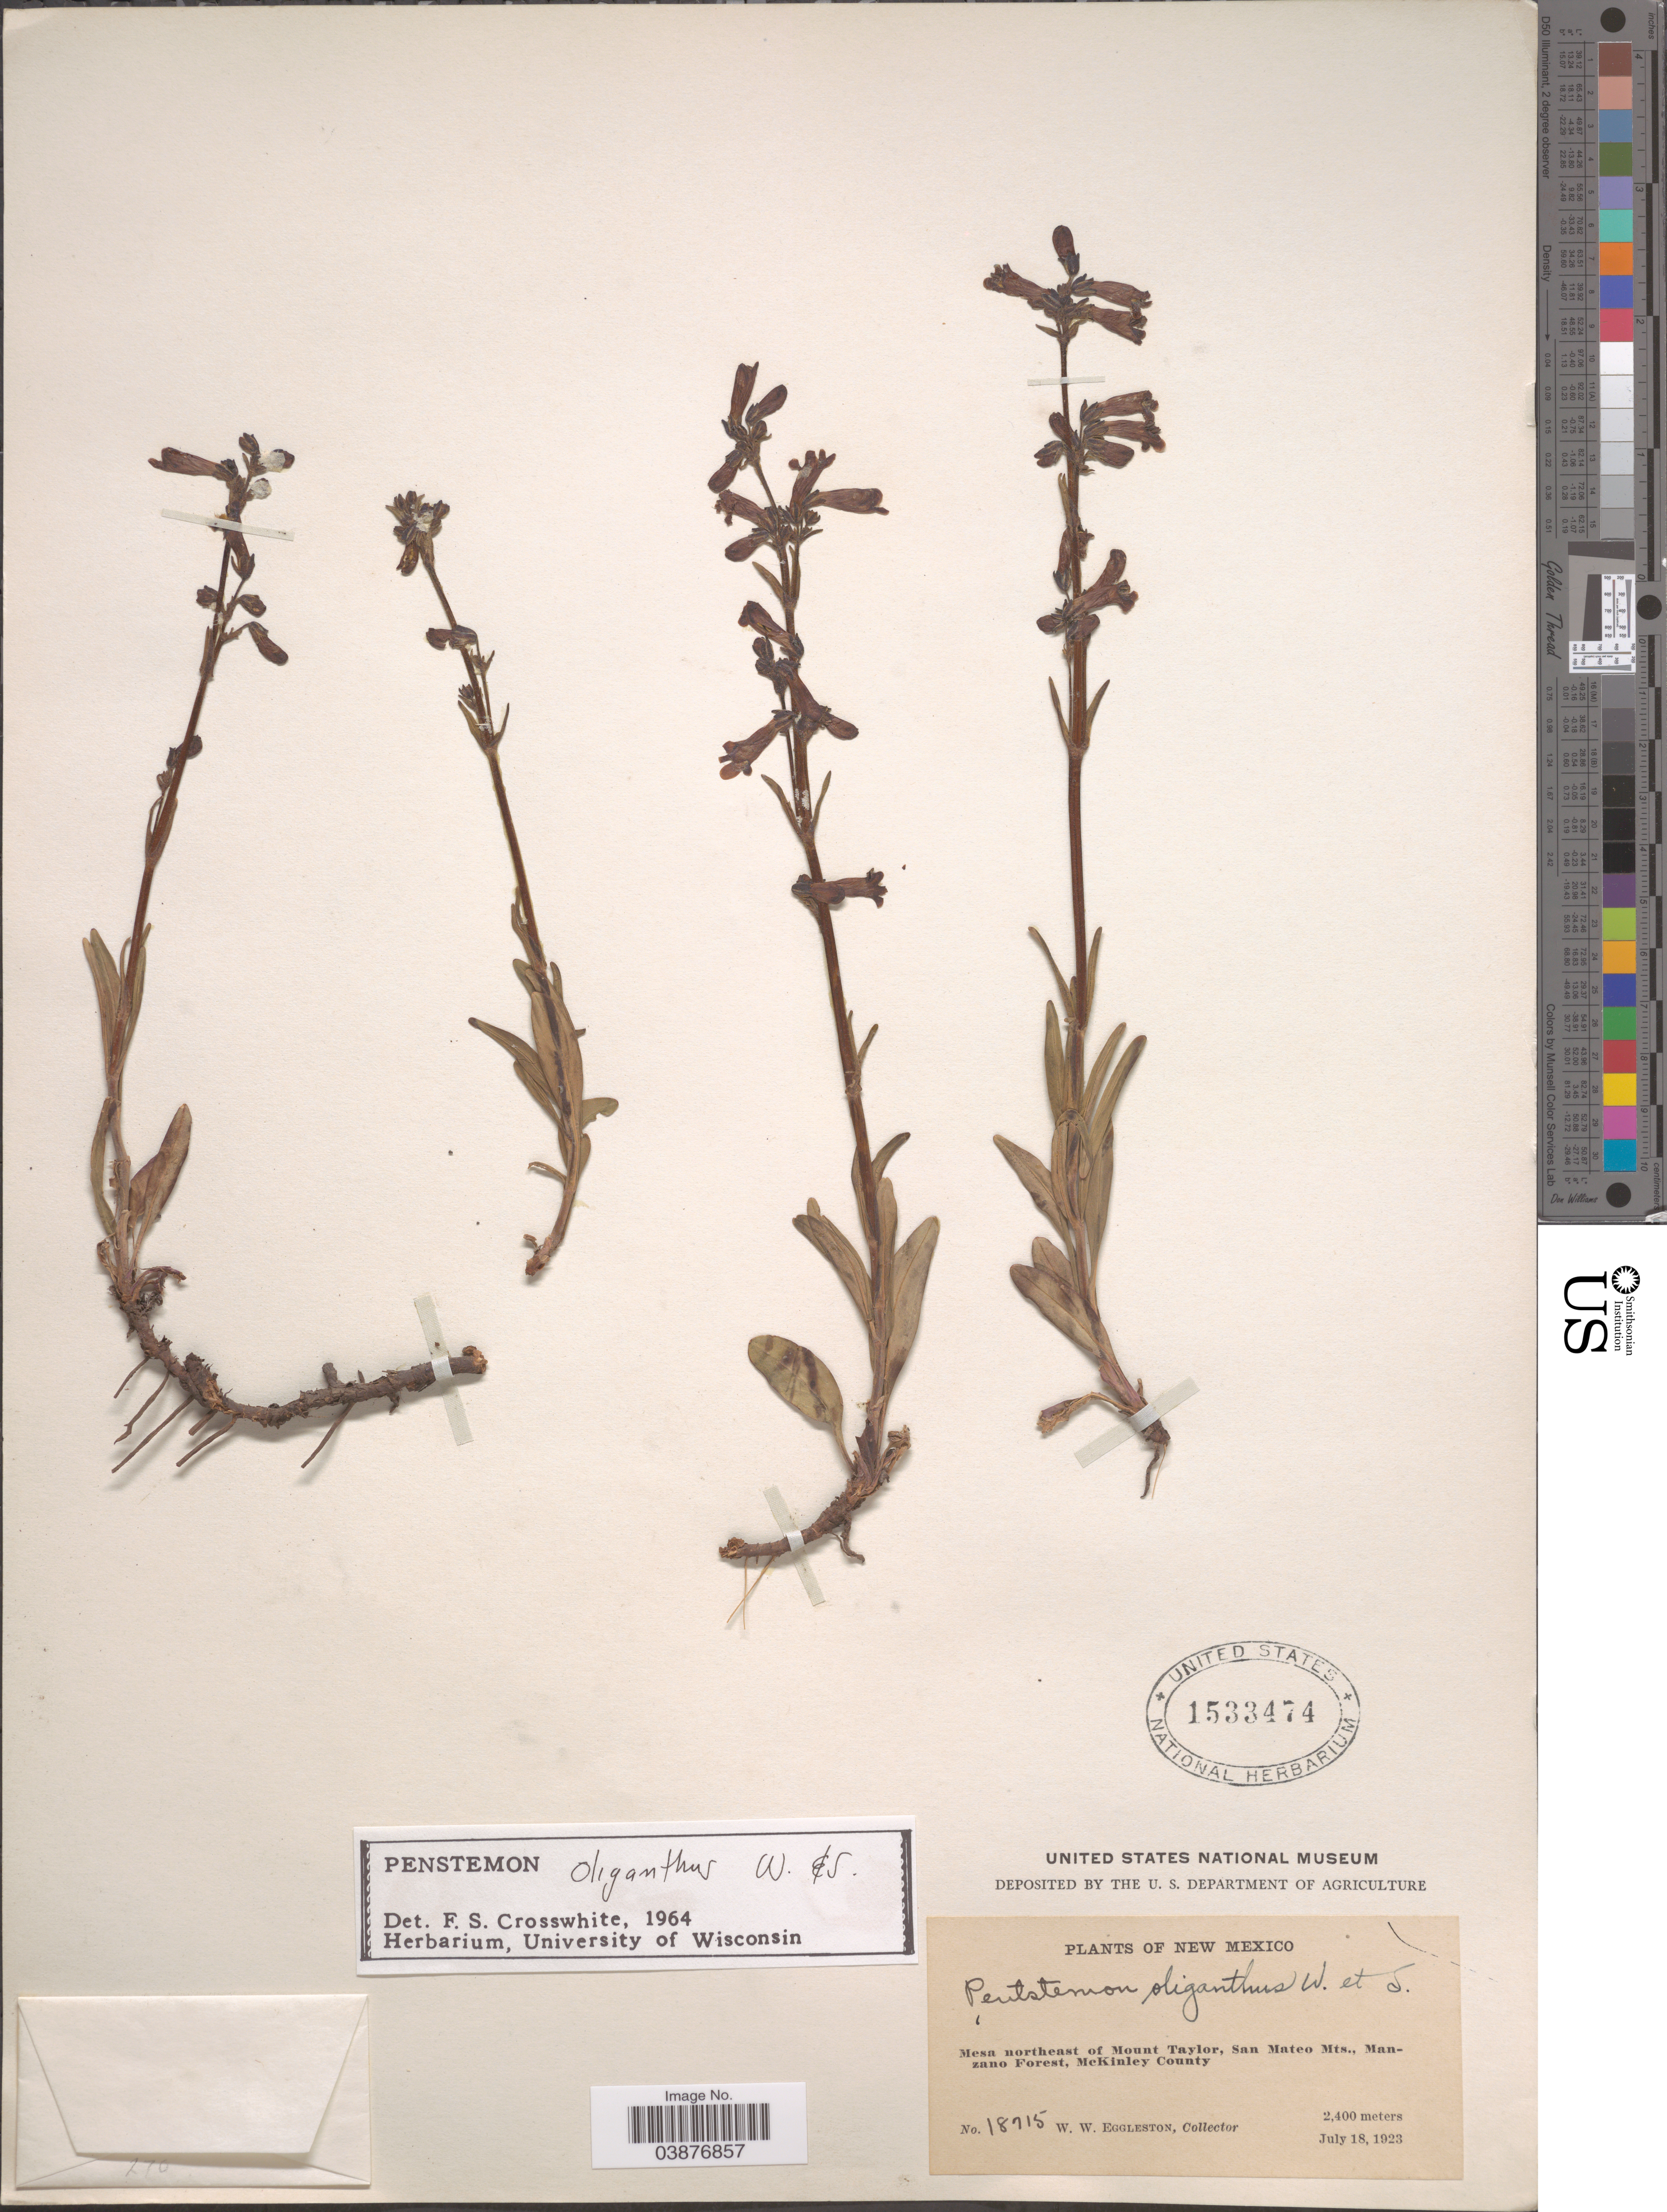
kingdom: Plantae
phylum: Tracheophyta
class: Magnoliopsida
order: Lamiales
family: Plantaginaceae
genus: Penstemon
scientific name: Penstemon oliganthus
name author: Wooton & Standl.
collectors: W. W. Eggleston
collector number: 18715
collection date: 1923-07-18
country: United States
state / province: New Mexico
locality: Mesa northeast of Mount Taylor, San Mateo Mts., Manzano Forest, McKinley County.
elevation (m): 2400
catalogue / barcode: US 1533474